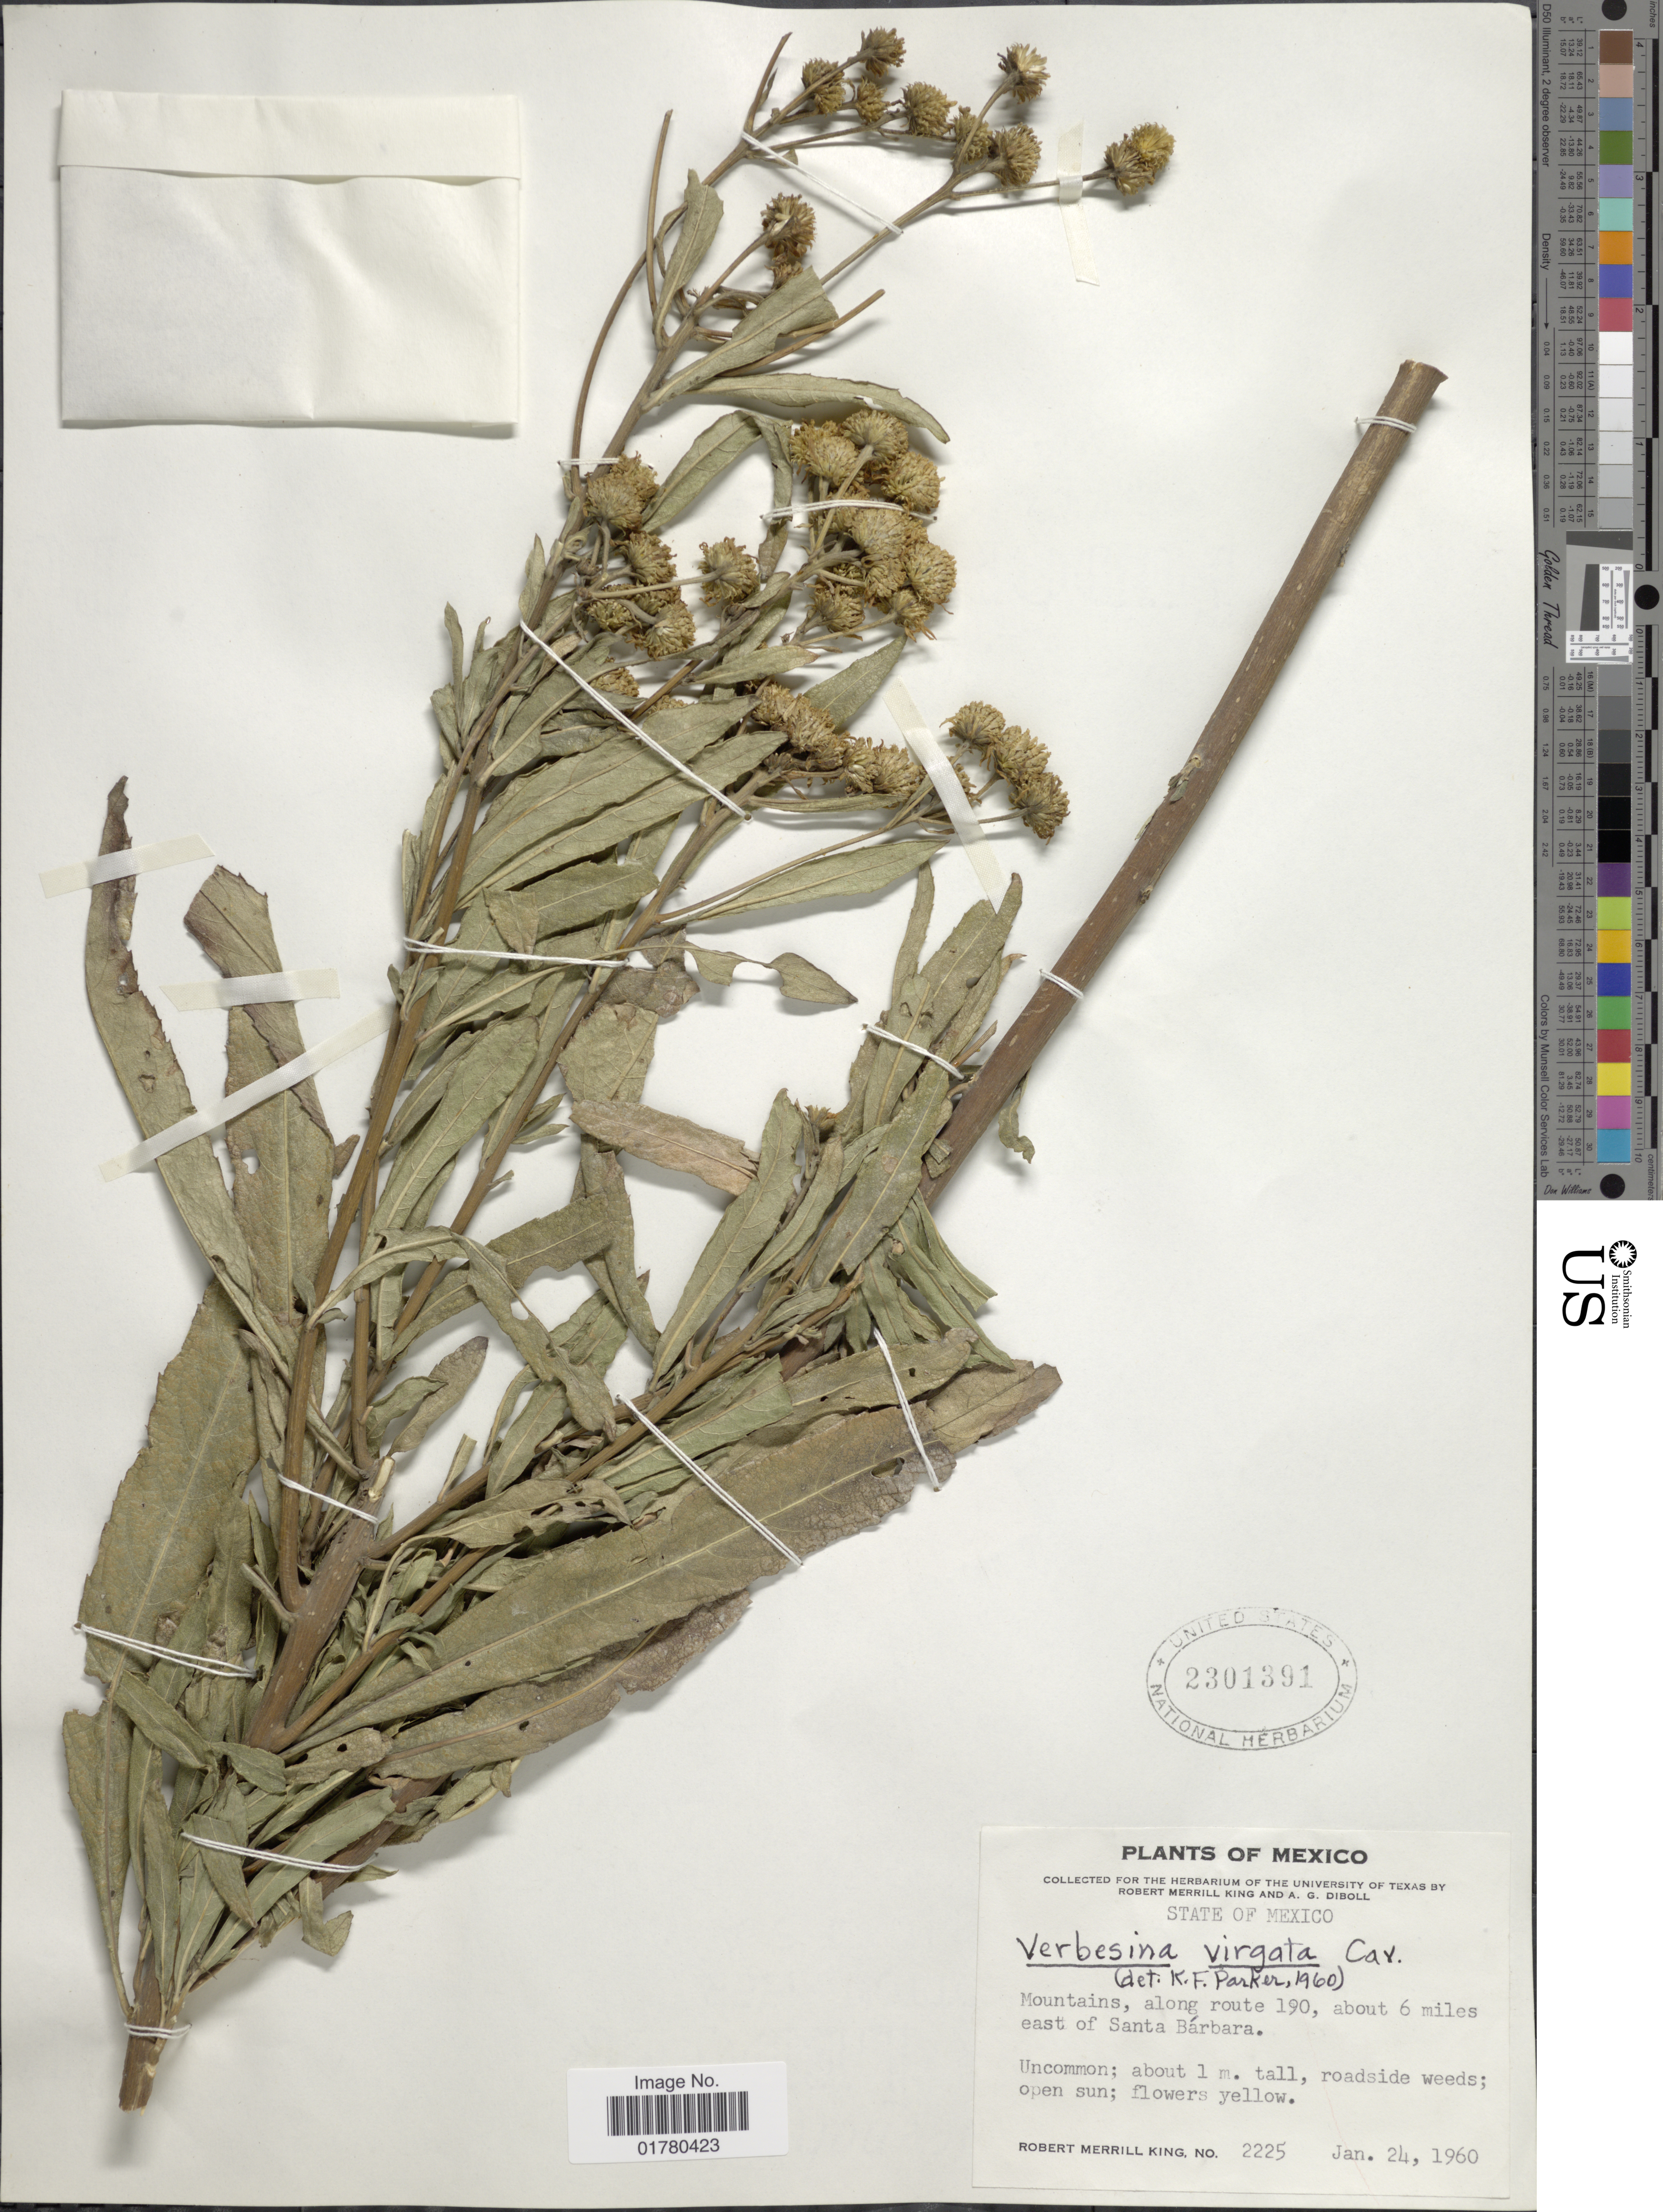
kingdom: Plantae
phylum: Tracheophyta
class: Magnoliopsida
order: Asterales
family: Asteraceae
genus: Verbesina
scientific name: Verbesina virgata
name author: Cav.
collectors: R. M. King & A. Diboll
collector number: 2225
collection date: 1960-01-24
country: Mexico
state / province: México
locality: Mountains, along route 190, about 6 miles east of Santa Bárbara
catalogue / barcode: US 2301391